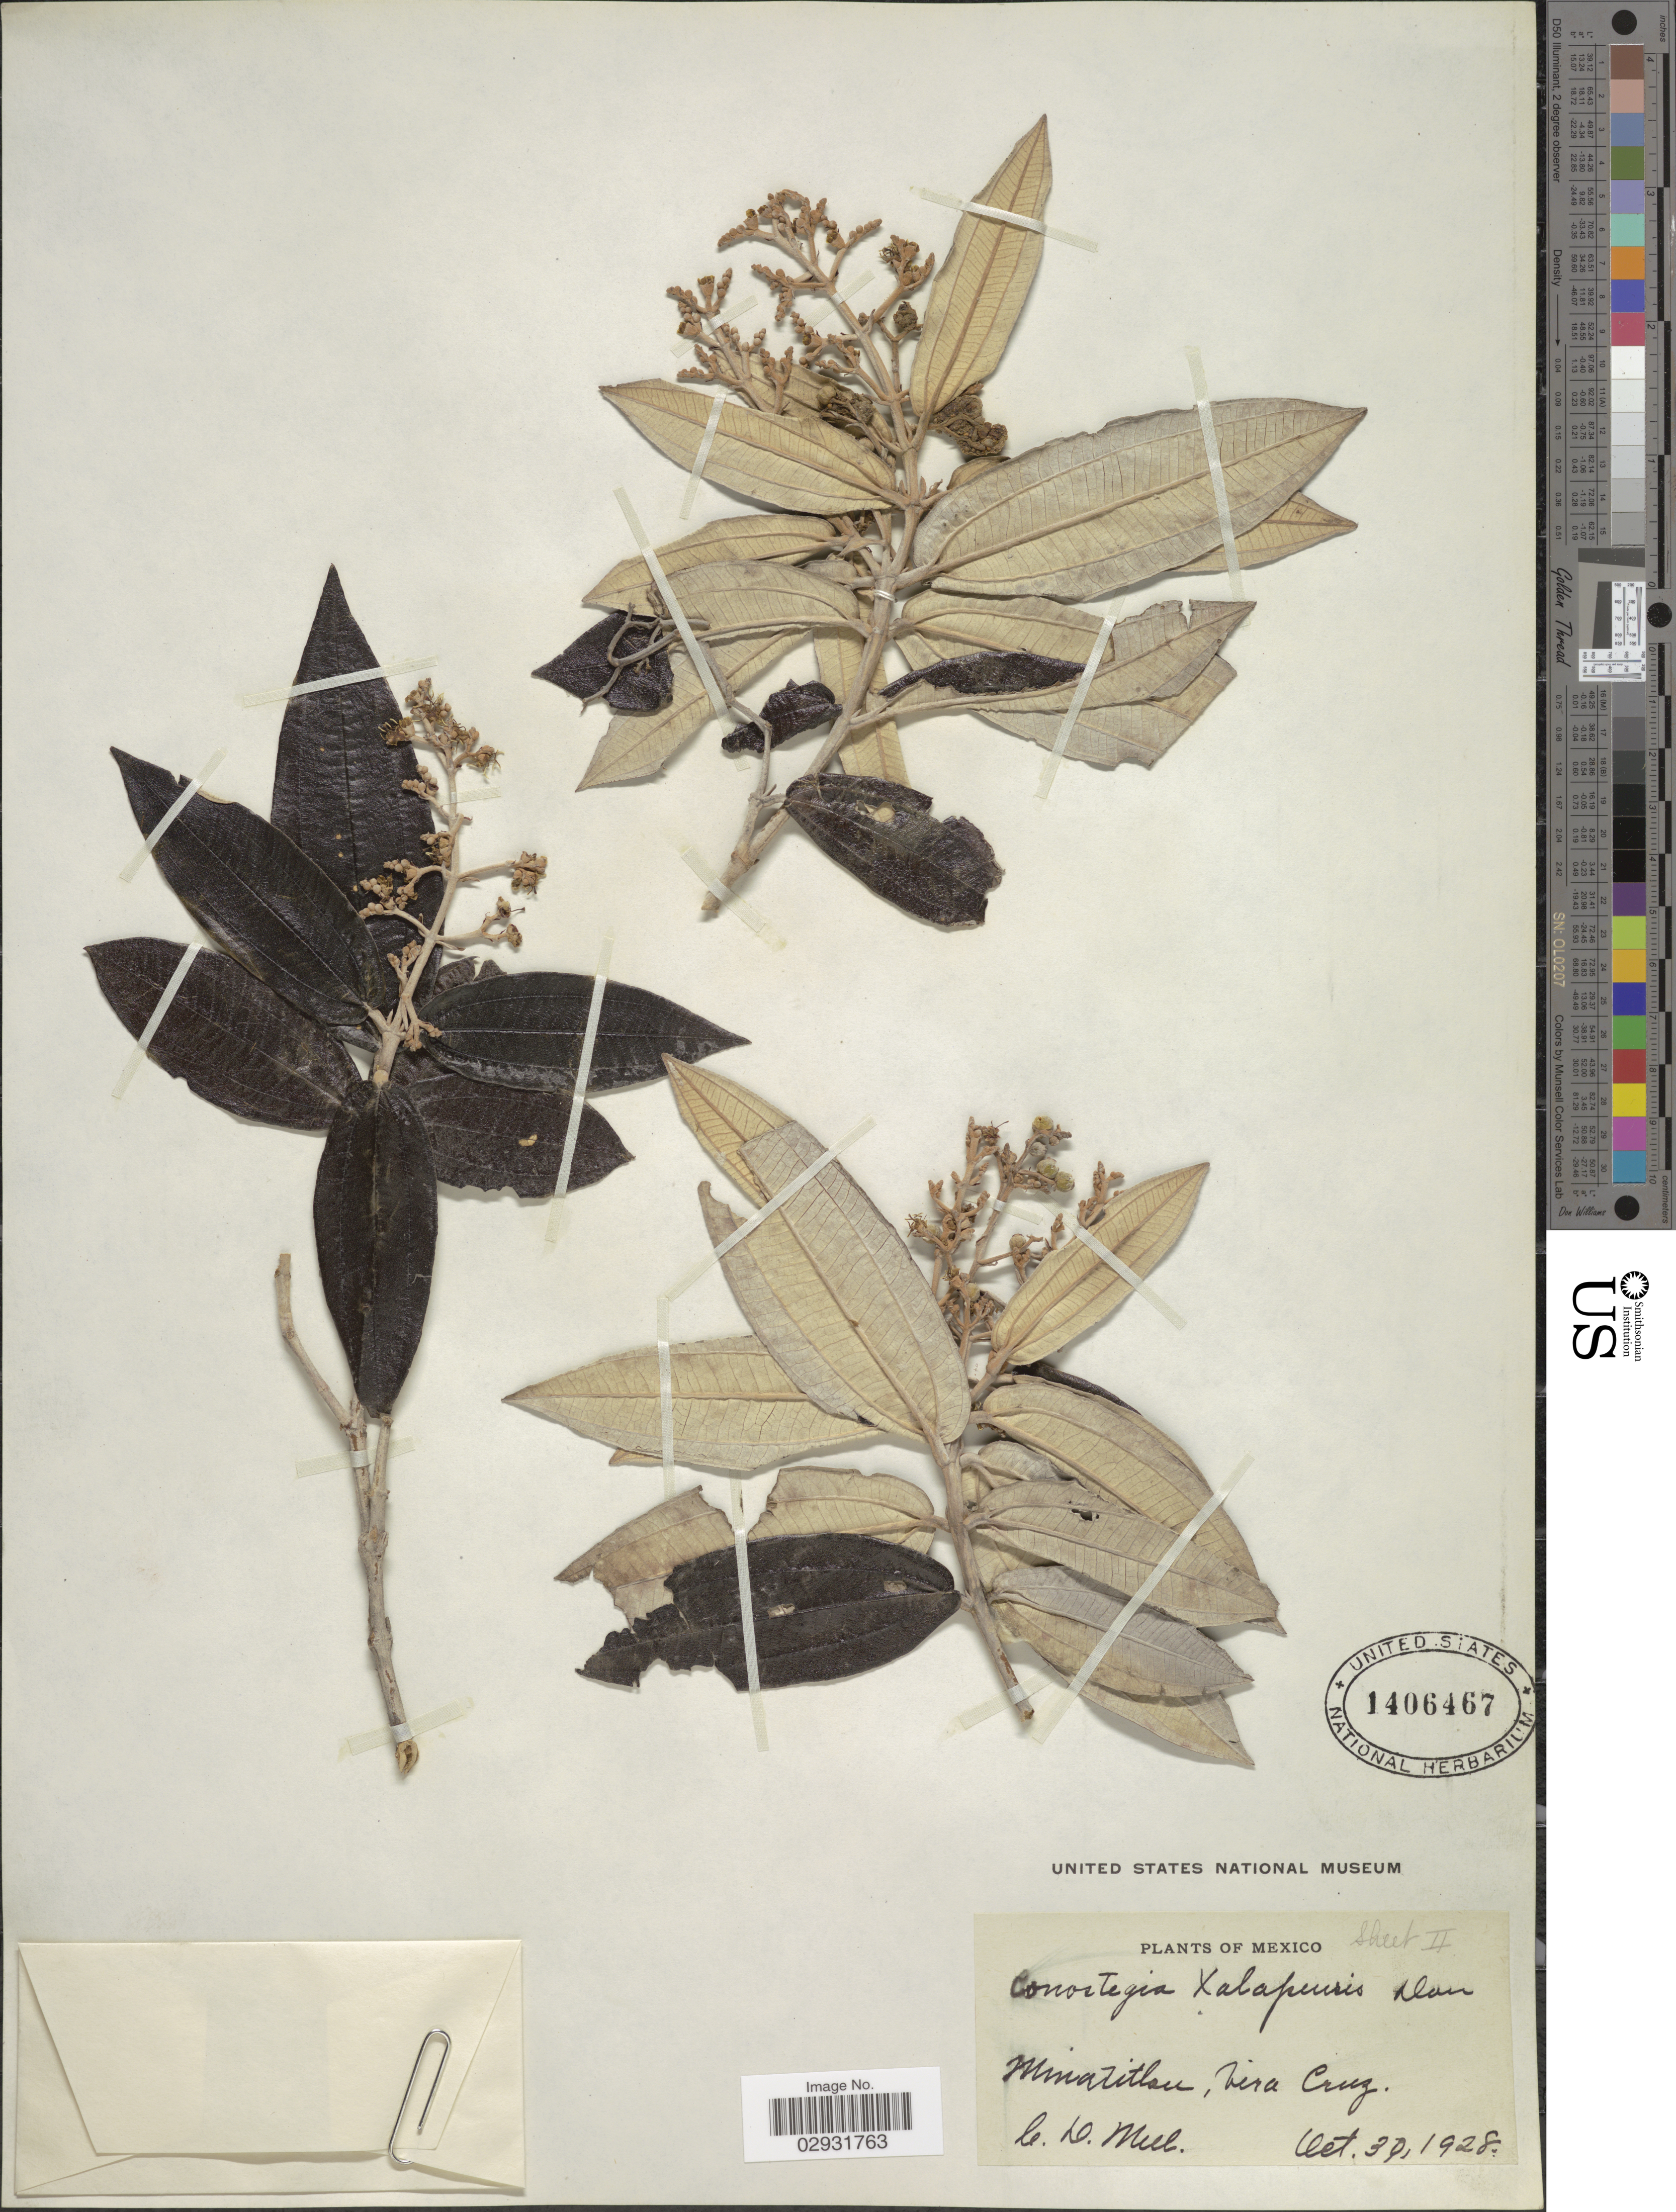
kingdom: Plantae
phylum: Tracheophyta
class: Magnoliopsida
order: Myrtales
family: Melastomataceae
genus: Miconia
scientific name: Miconia albicans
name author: (Sw.) Steud.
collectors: C. D. Mell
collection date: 1928-10-30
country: Mexico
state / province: Veracruz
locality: Minatitlan, Vera Cruz.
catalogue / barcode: US 1406467